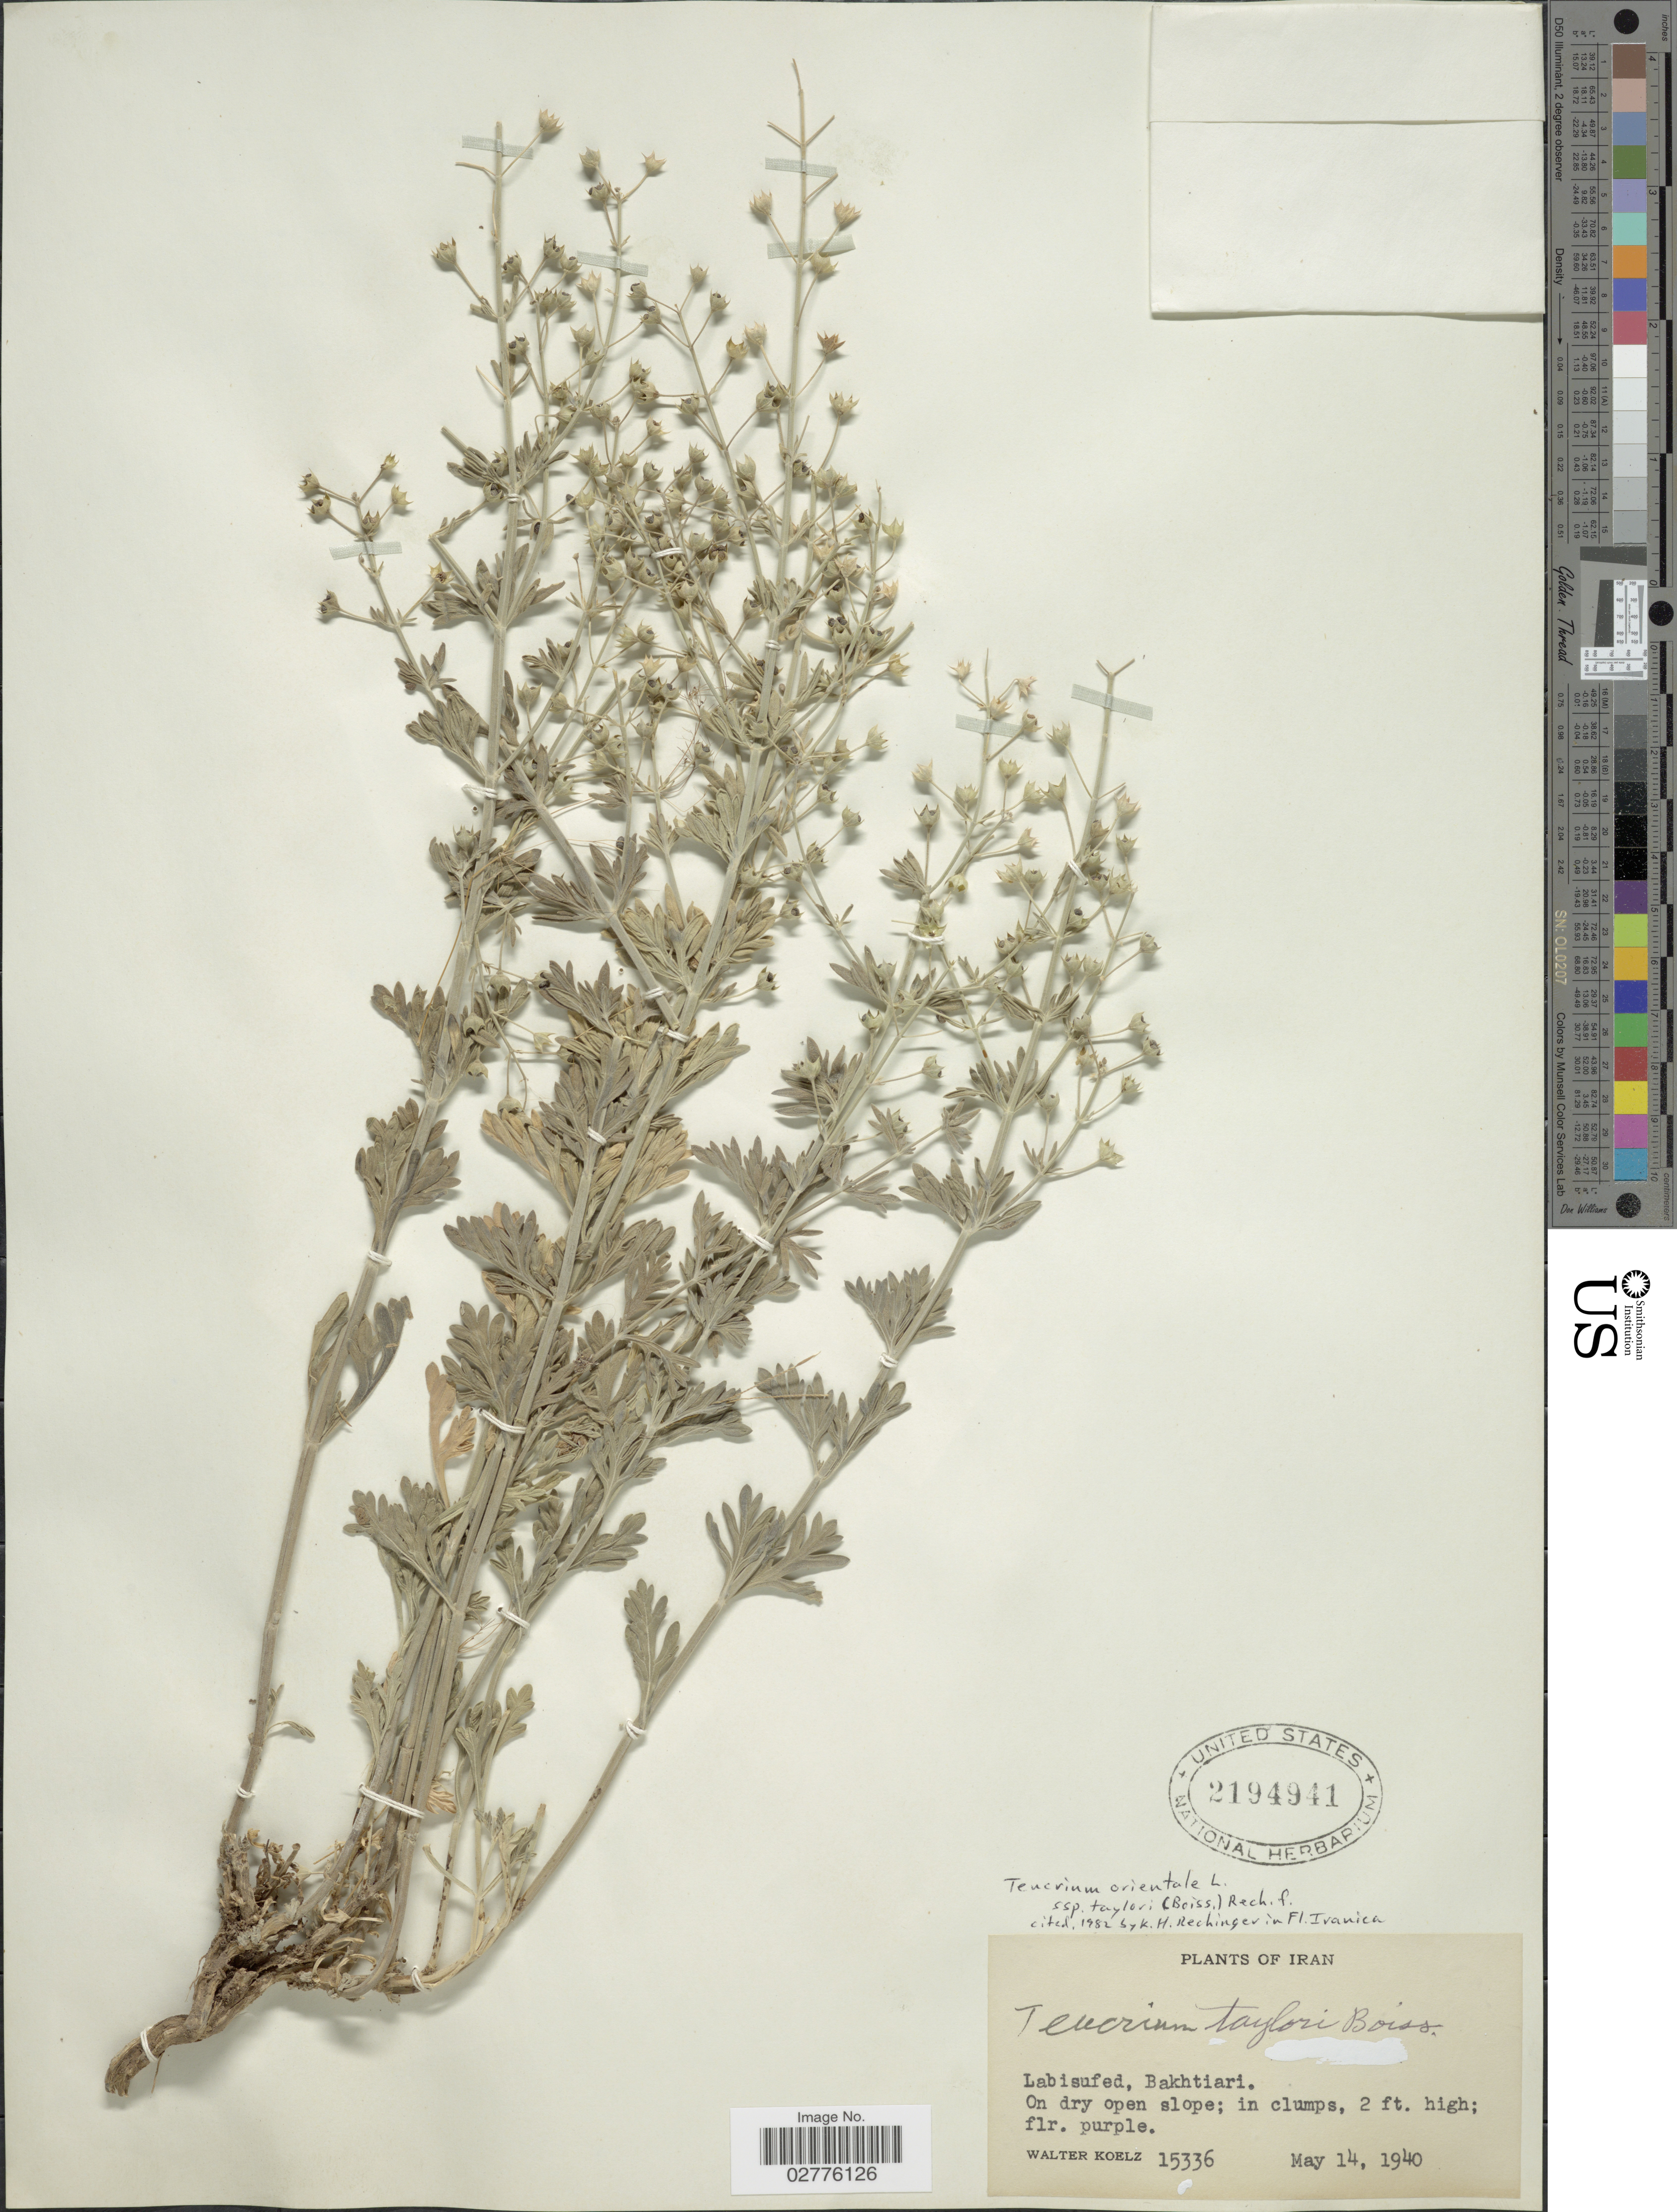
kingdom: Plantae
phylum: Tracheophyta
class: Magnoliopsida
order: Lamiales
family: Lamiaceae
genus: Teucrium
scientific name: Teucrium orientale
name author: L.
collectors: W. N. Koelz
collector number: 15336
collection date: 1940-05-14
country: Iran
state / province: Chahar Mahaal and Bakhtiari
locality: Labisufed, Bakhtiari.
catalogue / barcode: US 2194941